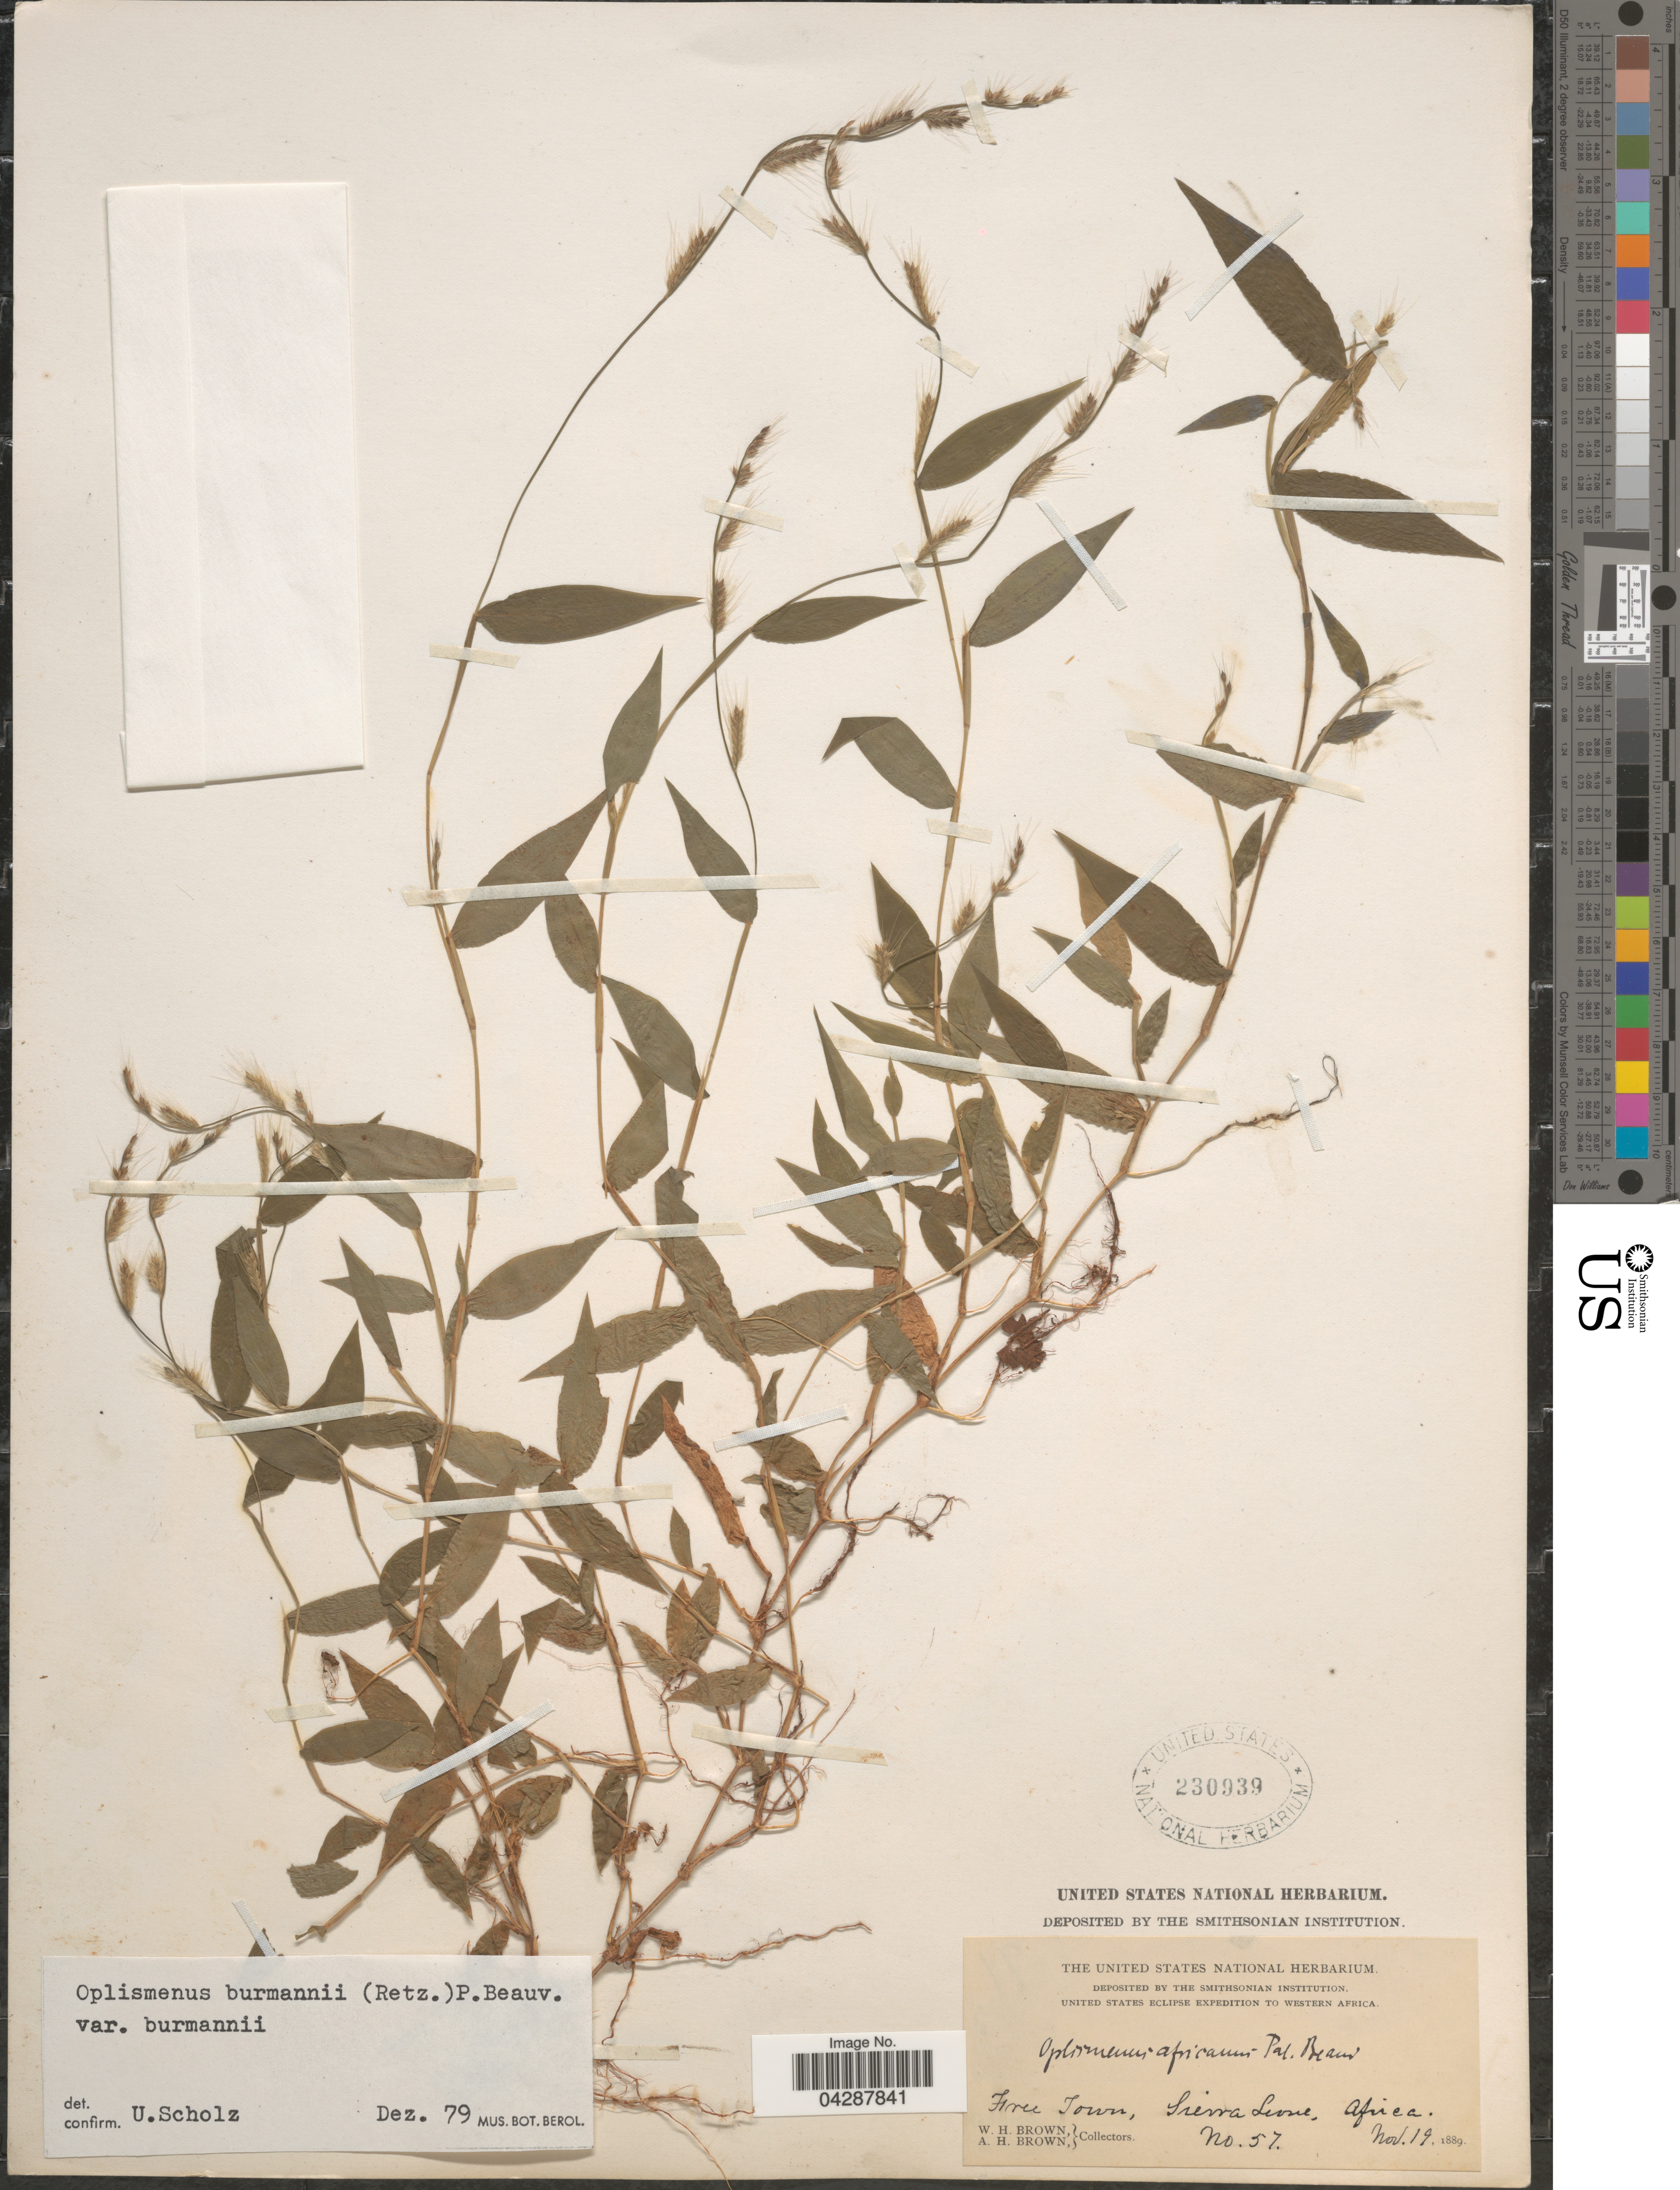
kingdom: Plantae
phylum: Tracheophyta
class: Liliopsida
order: Poales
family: Poaceae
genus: Oplismenus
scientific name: Oplismenus burmannii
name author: (Retz.) P. Beauv.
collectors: W. H. Brown & A. H. Brown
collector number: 57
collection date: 1889-11-19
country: Sierra Leone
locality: United States Eclipse Expedition to Western Africa. Free Town.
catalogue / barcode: US 230939